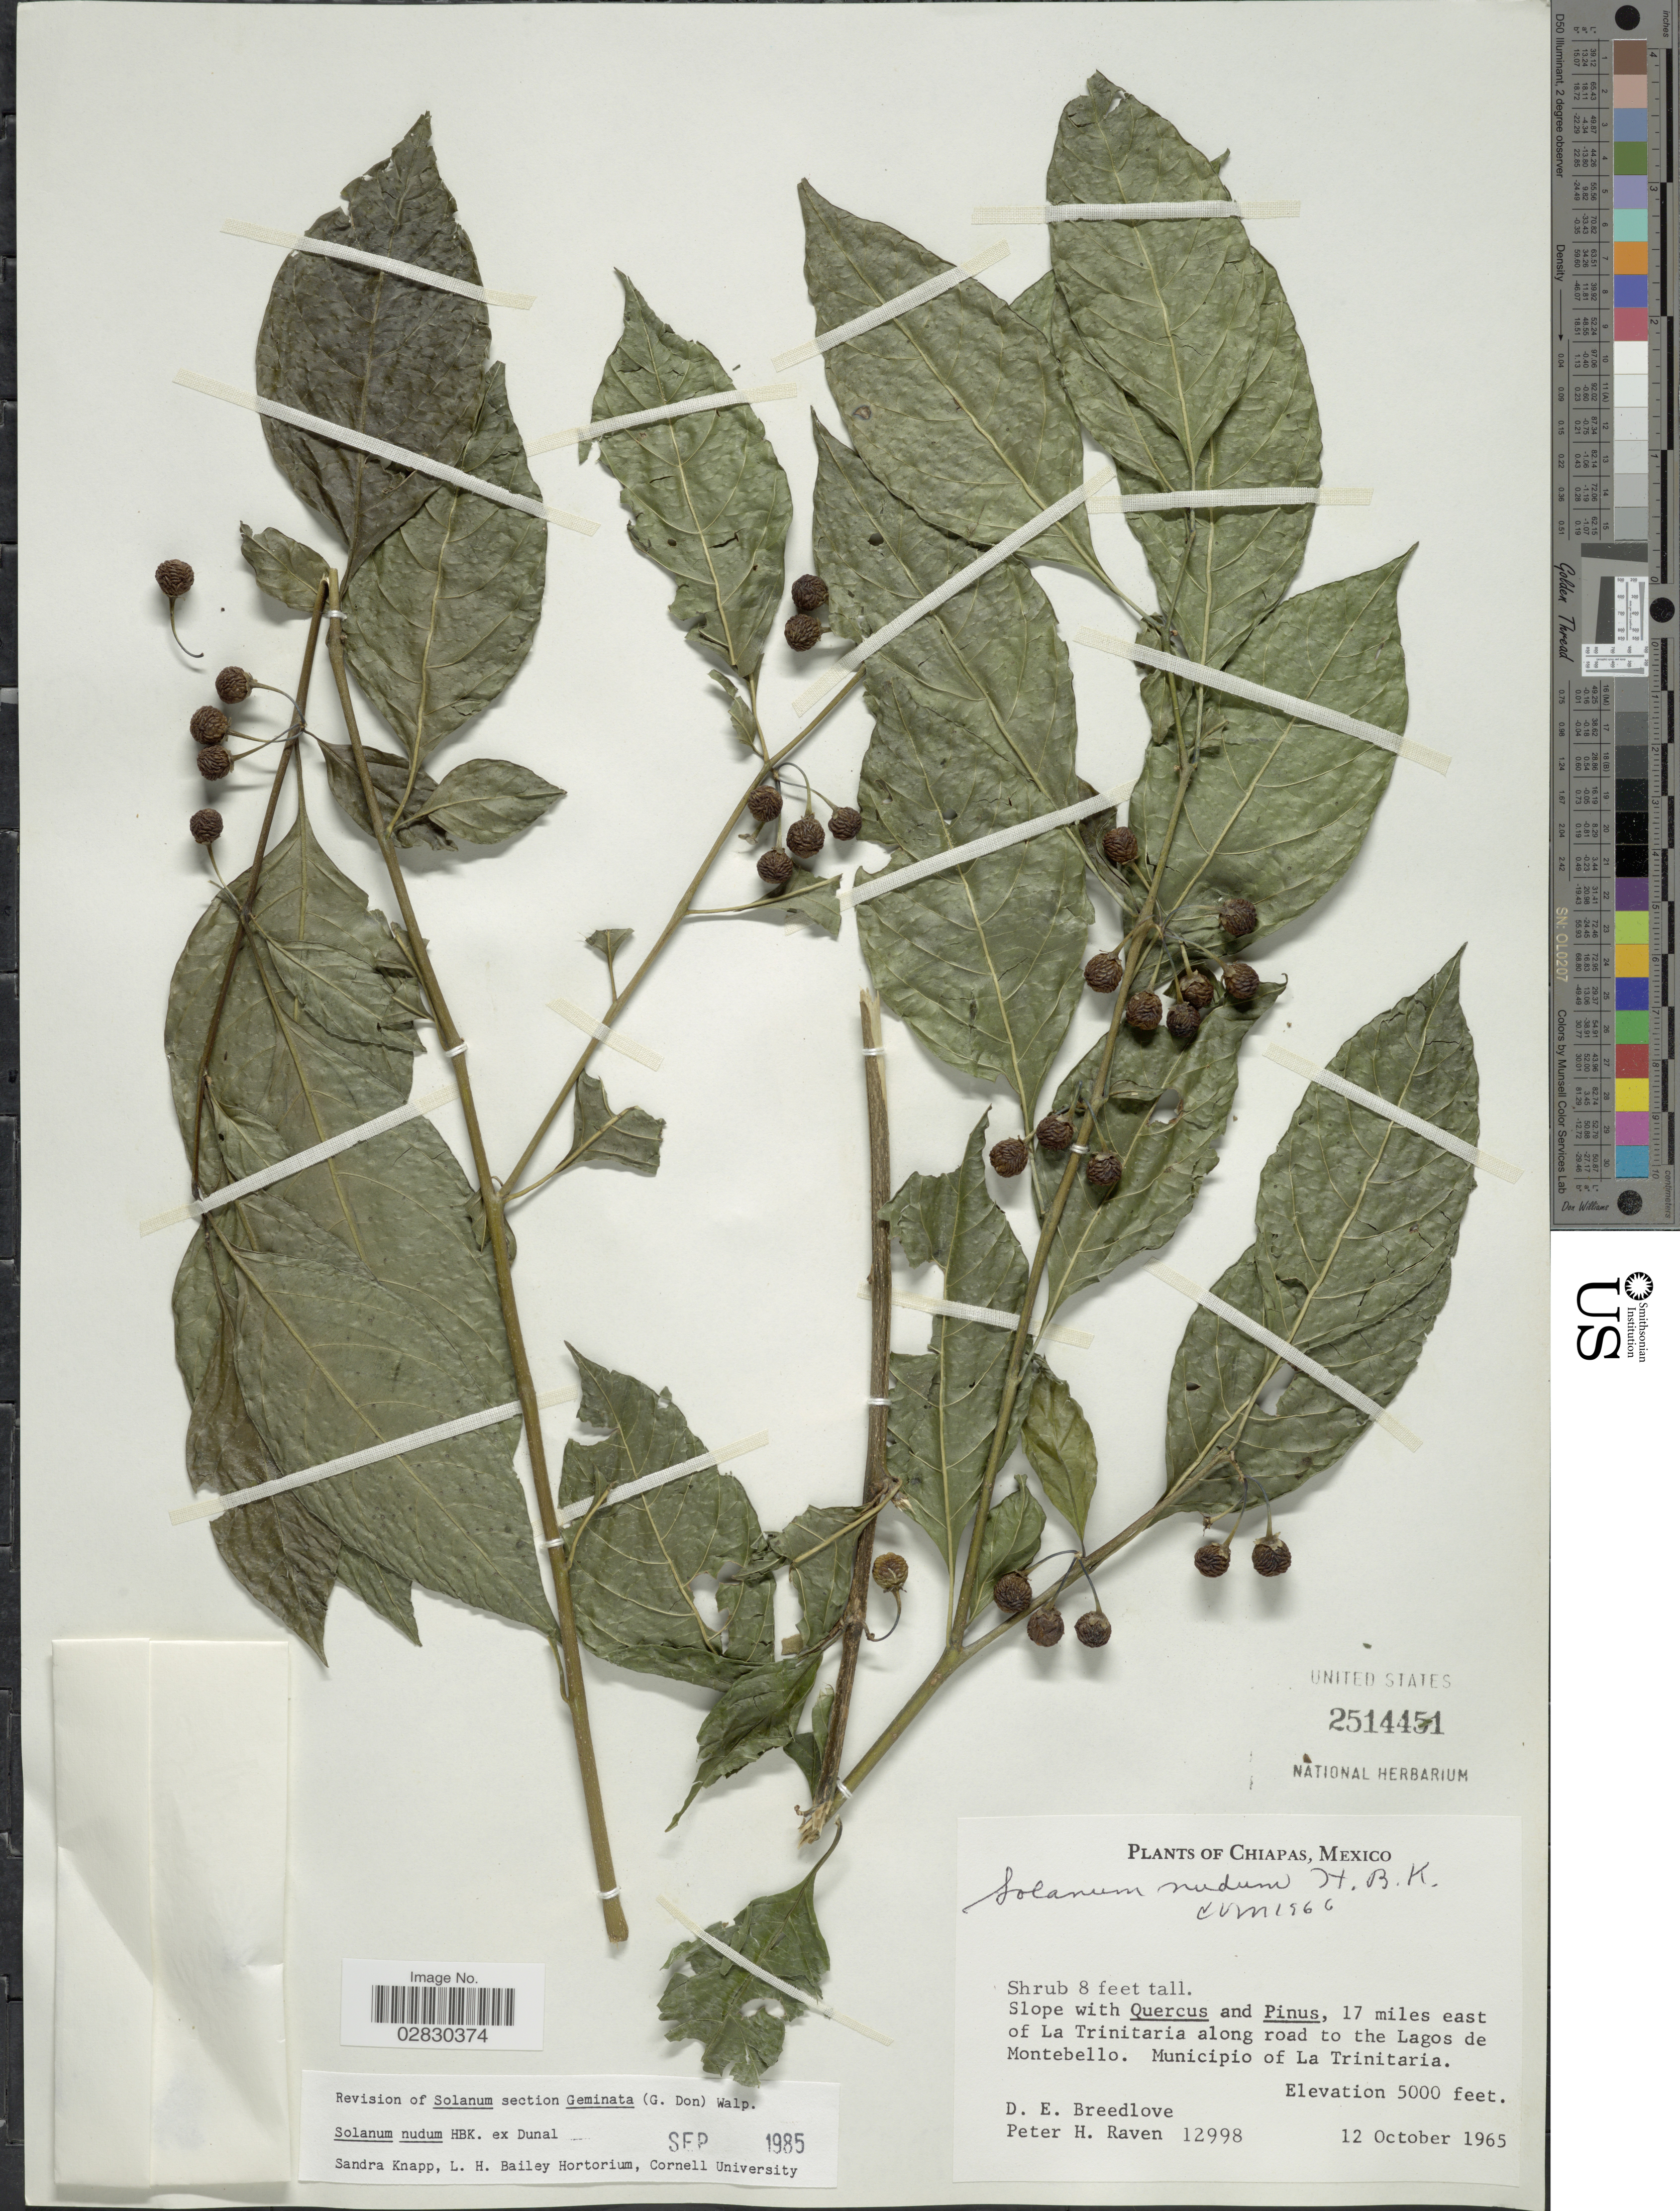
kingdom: Plantae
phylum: Tracheophyta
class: Magnoliopsida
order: Solanales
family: Solanaceae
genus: Solanum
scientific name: Solanum nudum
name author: Humb. & Bonpl. ex Dunal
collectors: D. E. Breedlove & P. Raven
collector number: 12998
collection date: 1965-10-12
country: Mexico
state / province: Chiapas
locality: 17 miles east of La Trinitaria along road to the Lagos de Montebello. Municipio of La Trinitaria.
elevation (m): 1524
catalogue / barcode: US 2514451